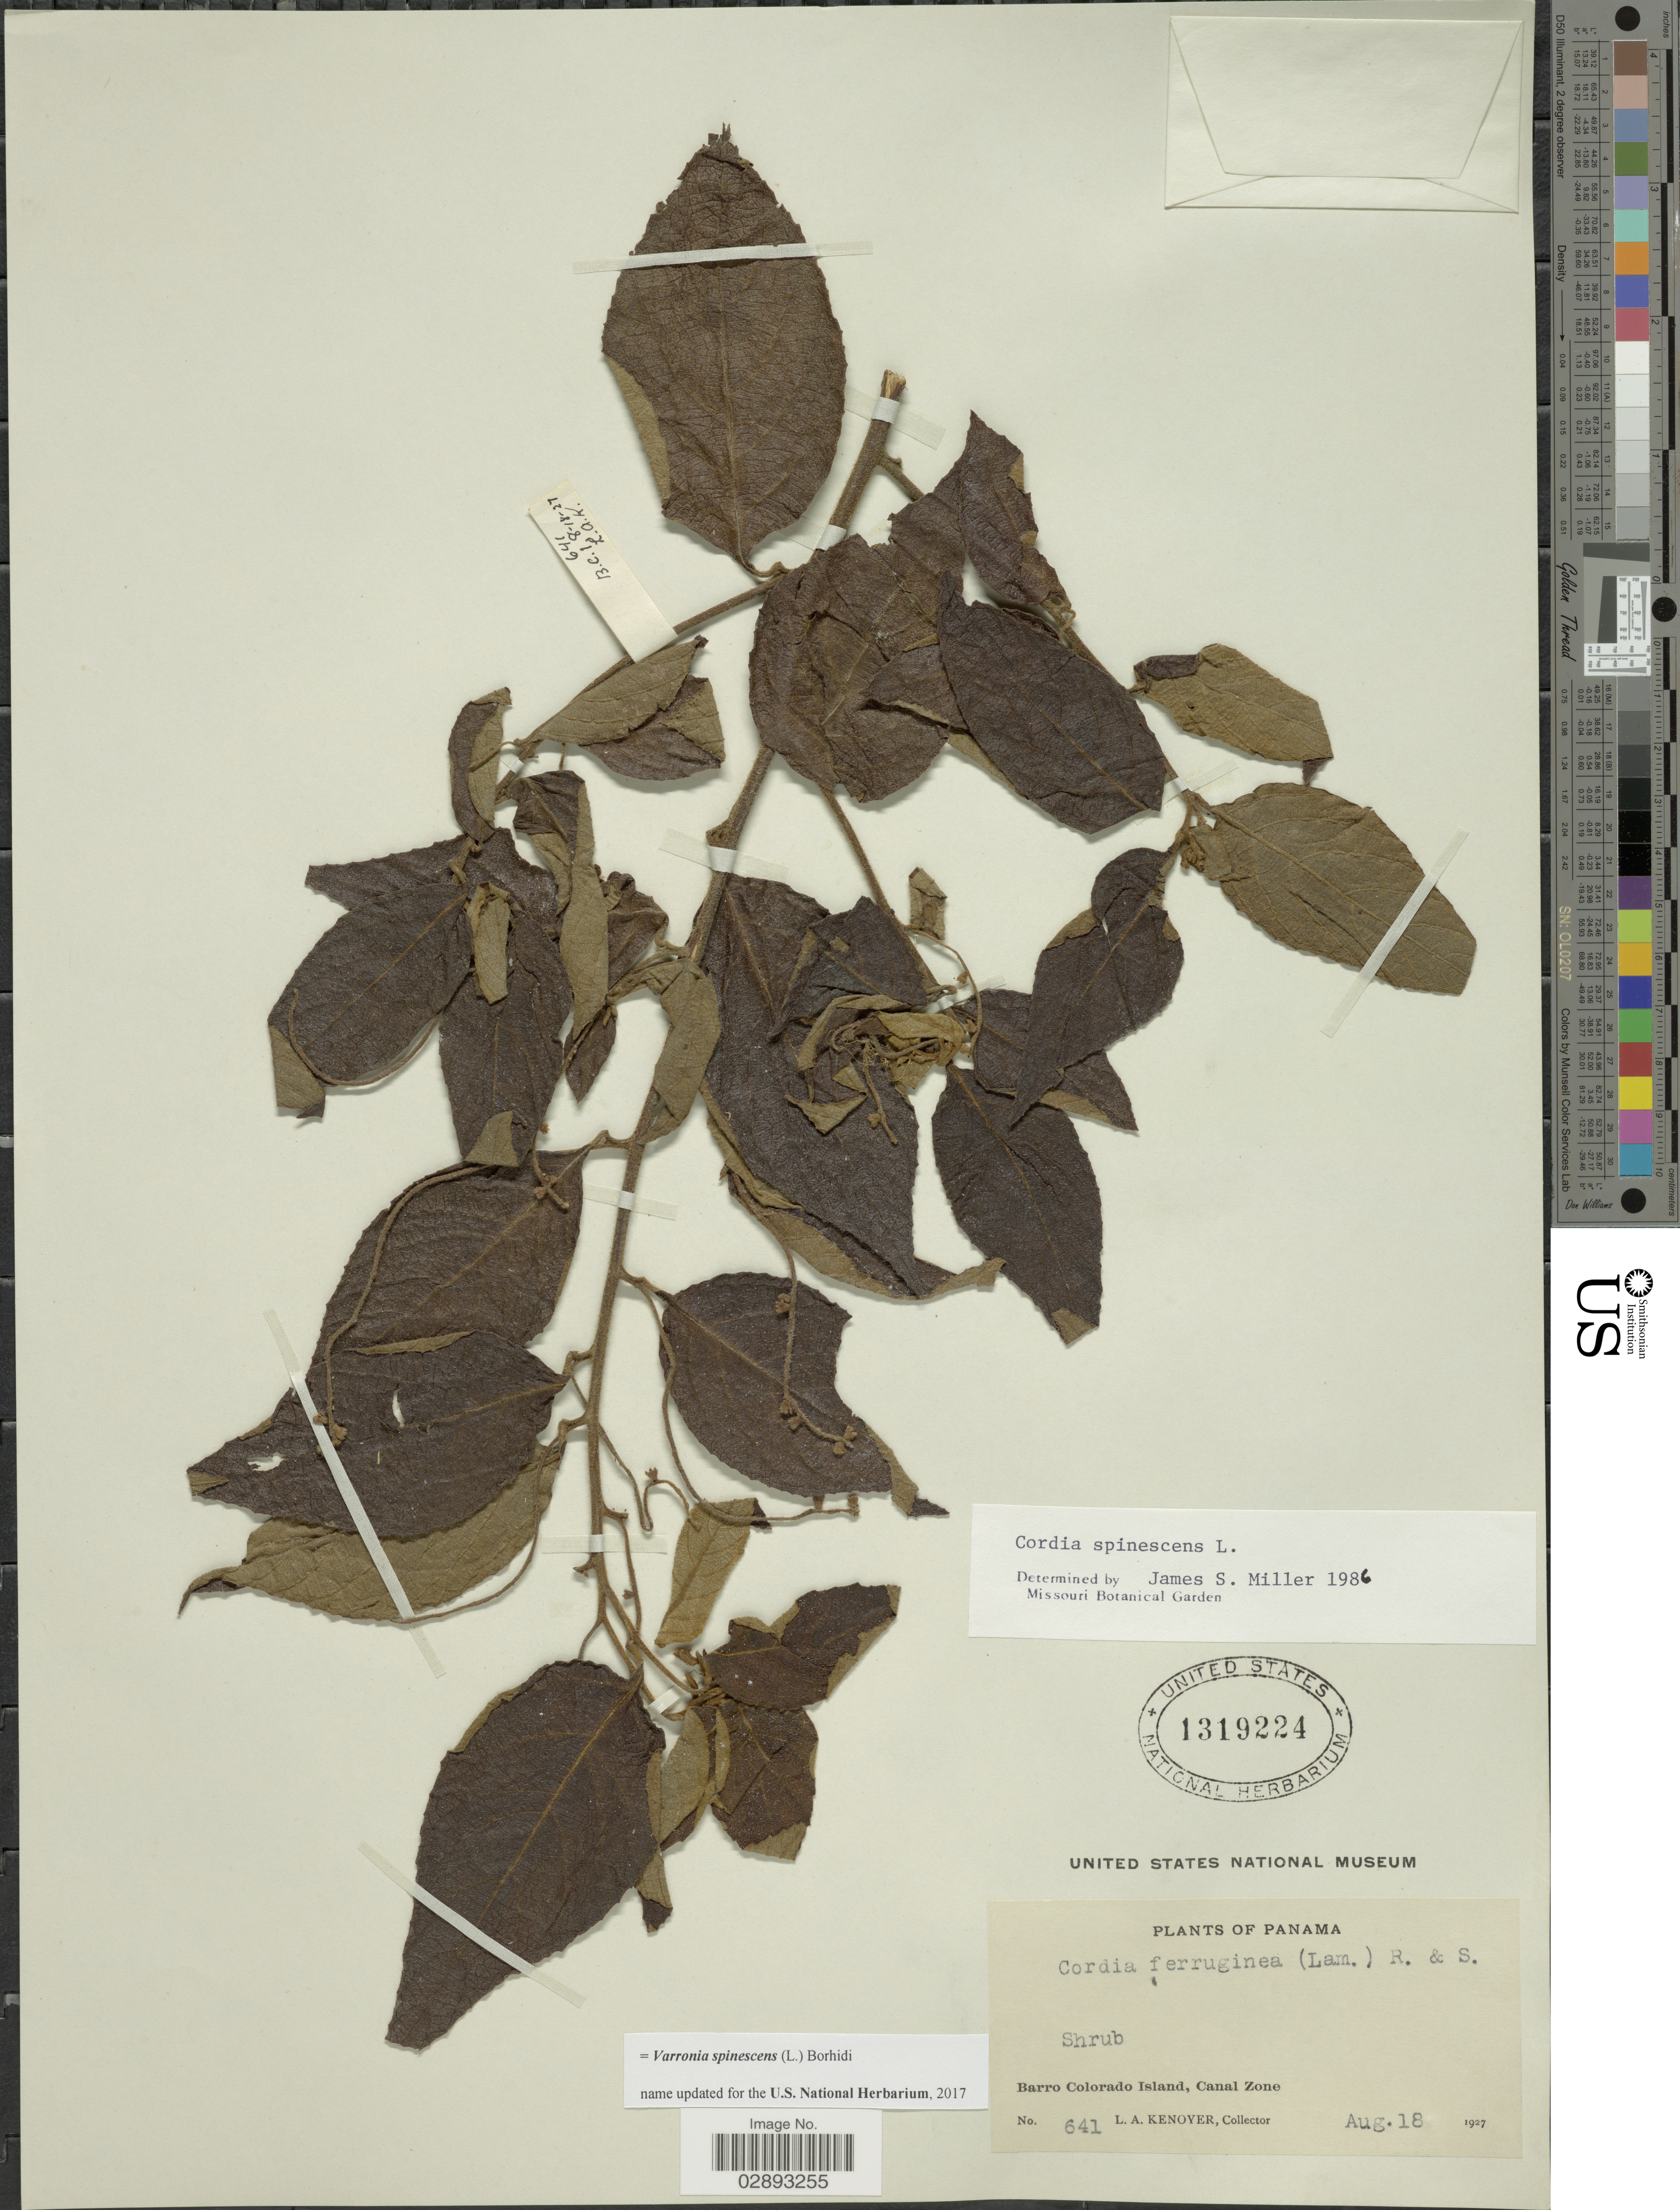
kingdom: Plantae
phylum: Tracheophyta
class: Magnoliopsida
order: Boraginales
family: Cordiaceae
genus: Varronia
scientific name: Varronia spinescens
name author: (L.) Borhidi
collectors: L. A. Kenoyer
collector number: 641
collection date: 1927-08-18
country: Panama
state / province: Panamá Oeste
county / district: Canal Zone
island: Barro Colorado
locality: Barro Colorado Island, Canal Zone.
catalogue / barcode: US 1319224